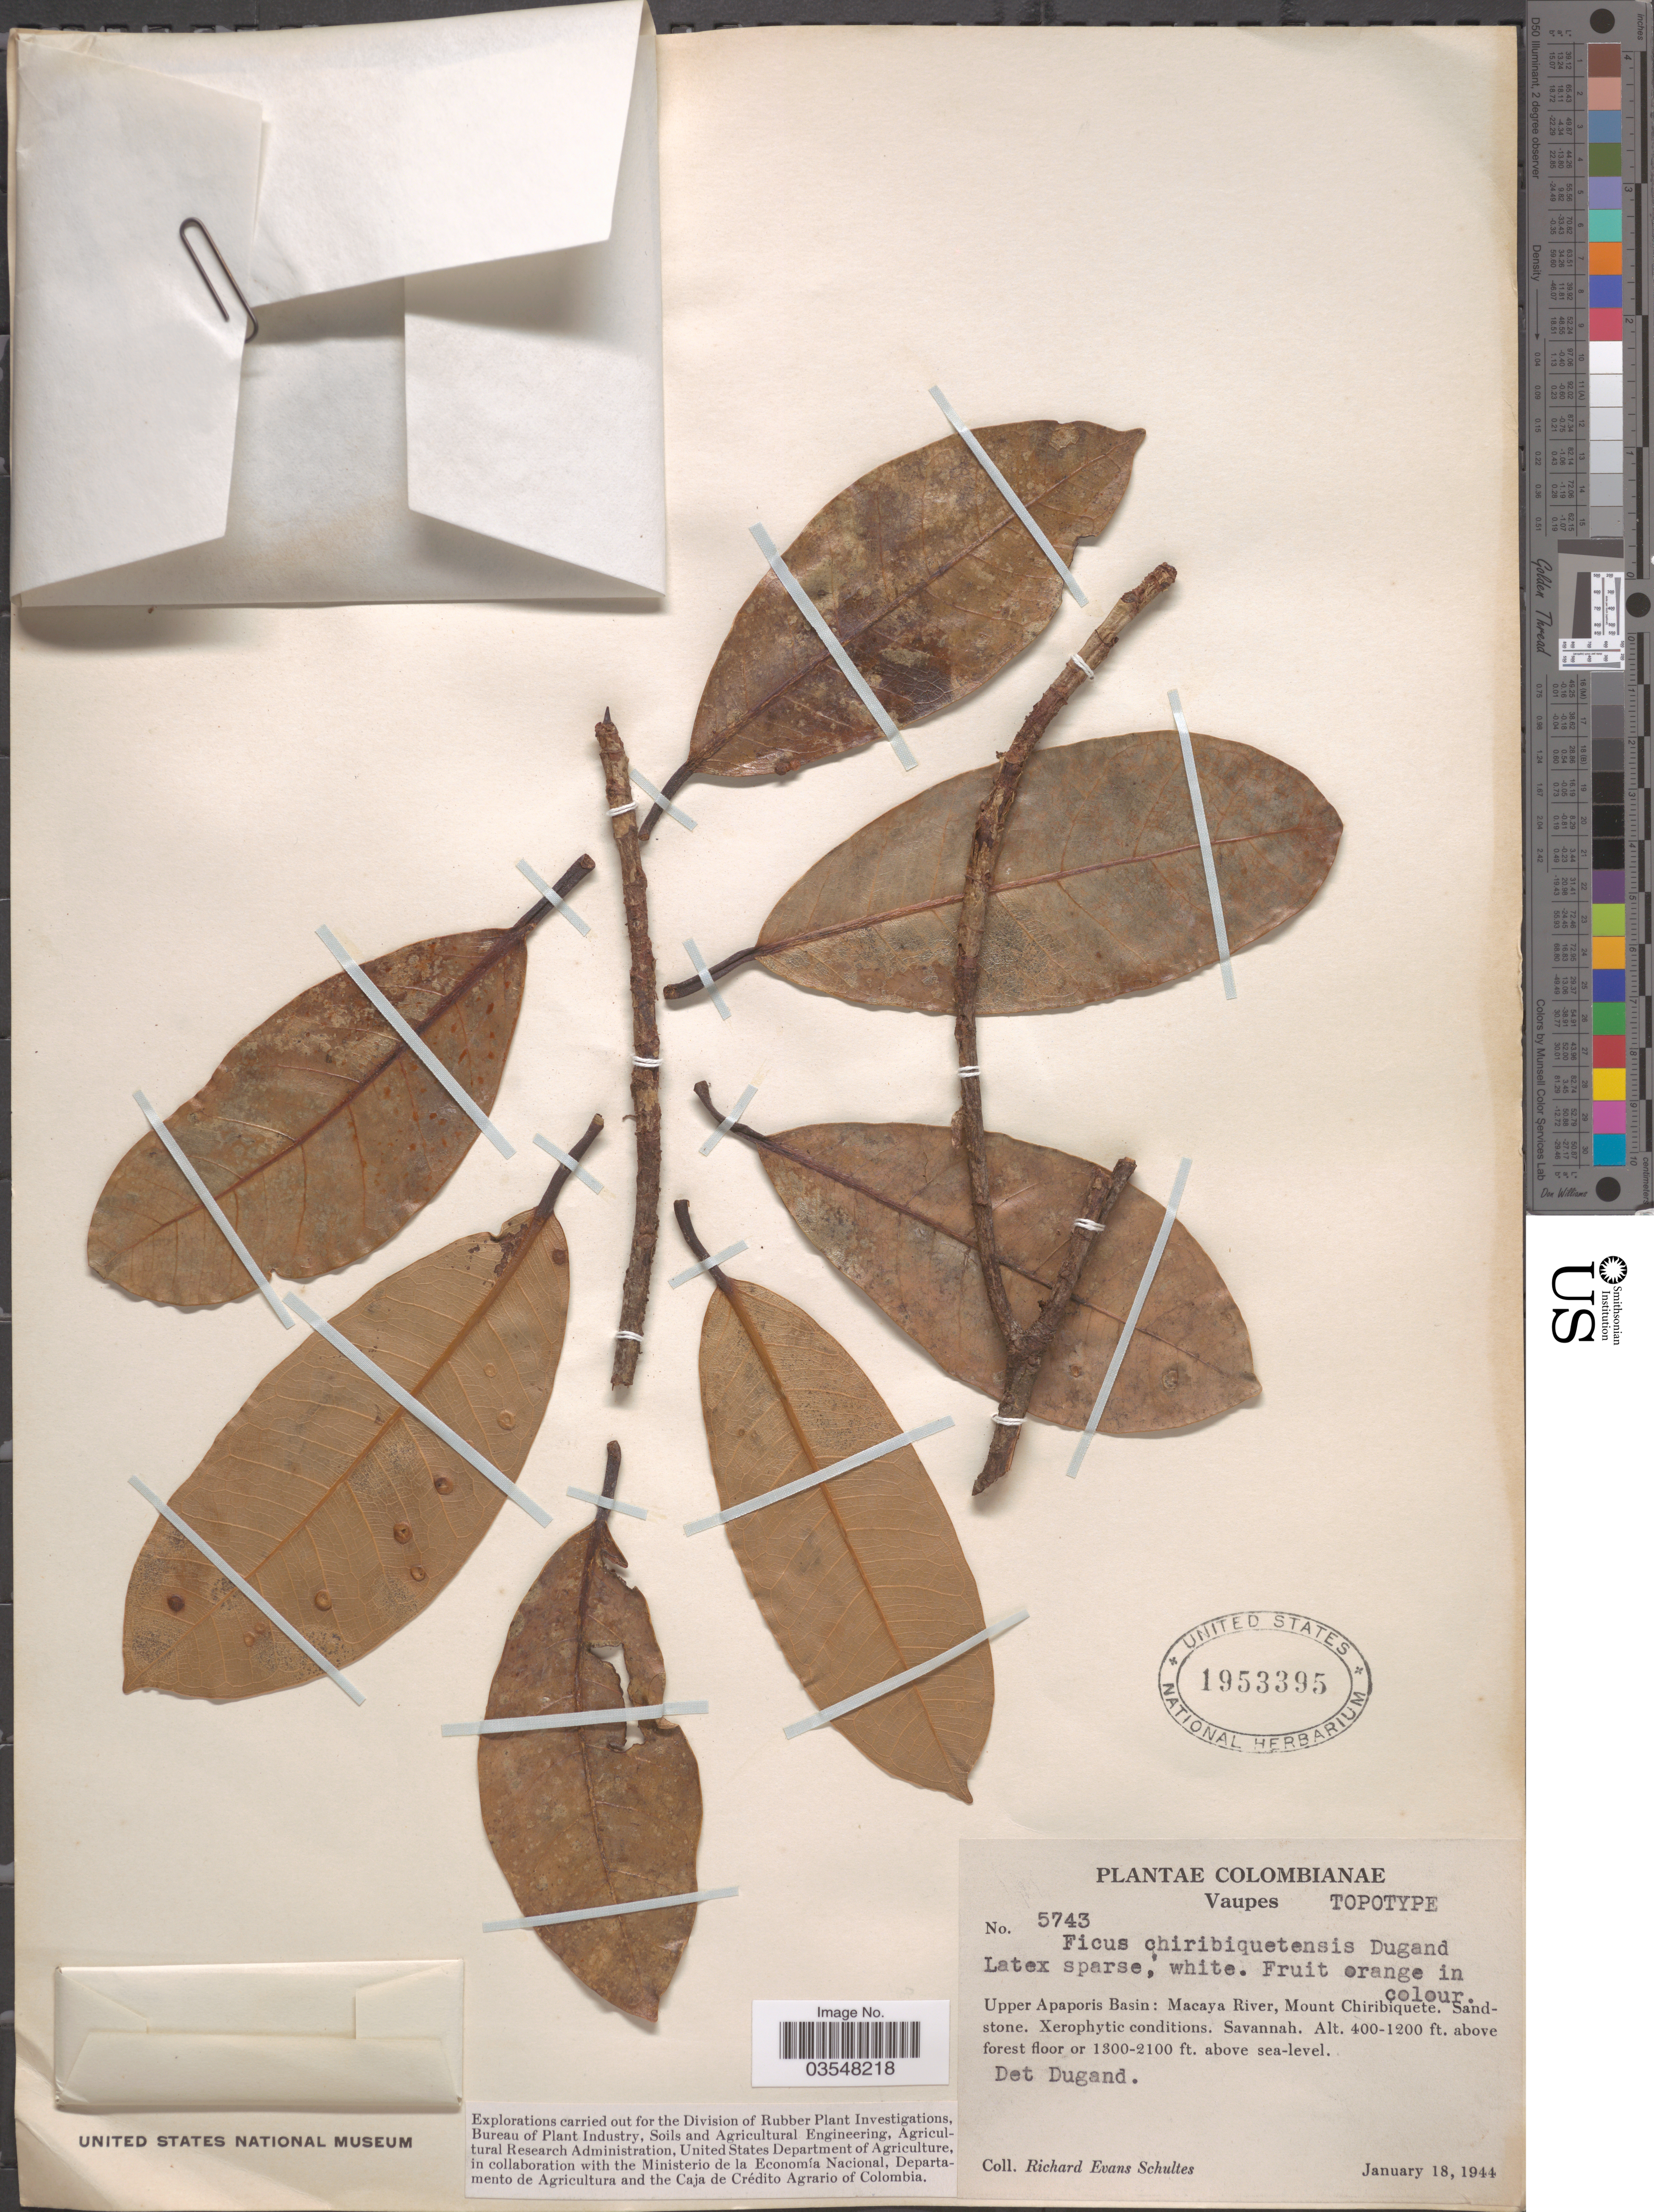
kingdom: Plantae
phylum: Tracheophyta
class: Magnoliopsida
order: Rosales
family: Moraceae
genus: Ficus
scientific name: Ficus guianensis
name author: Desv. ex Ham.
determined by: Cardoso Pederneiras, L.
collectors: R. E. Schultes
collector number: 5743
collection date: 1944-01-18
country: Colombia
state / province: Vaupés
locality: Upper Apaporis Basin: Macaya River, Mount Chiribiquete.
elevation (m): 122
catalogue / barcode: US 1953395